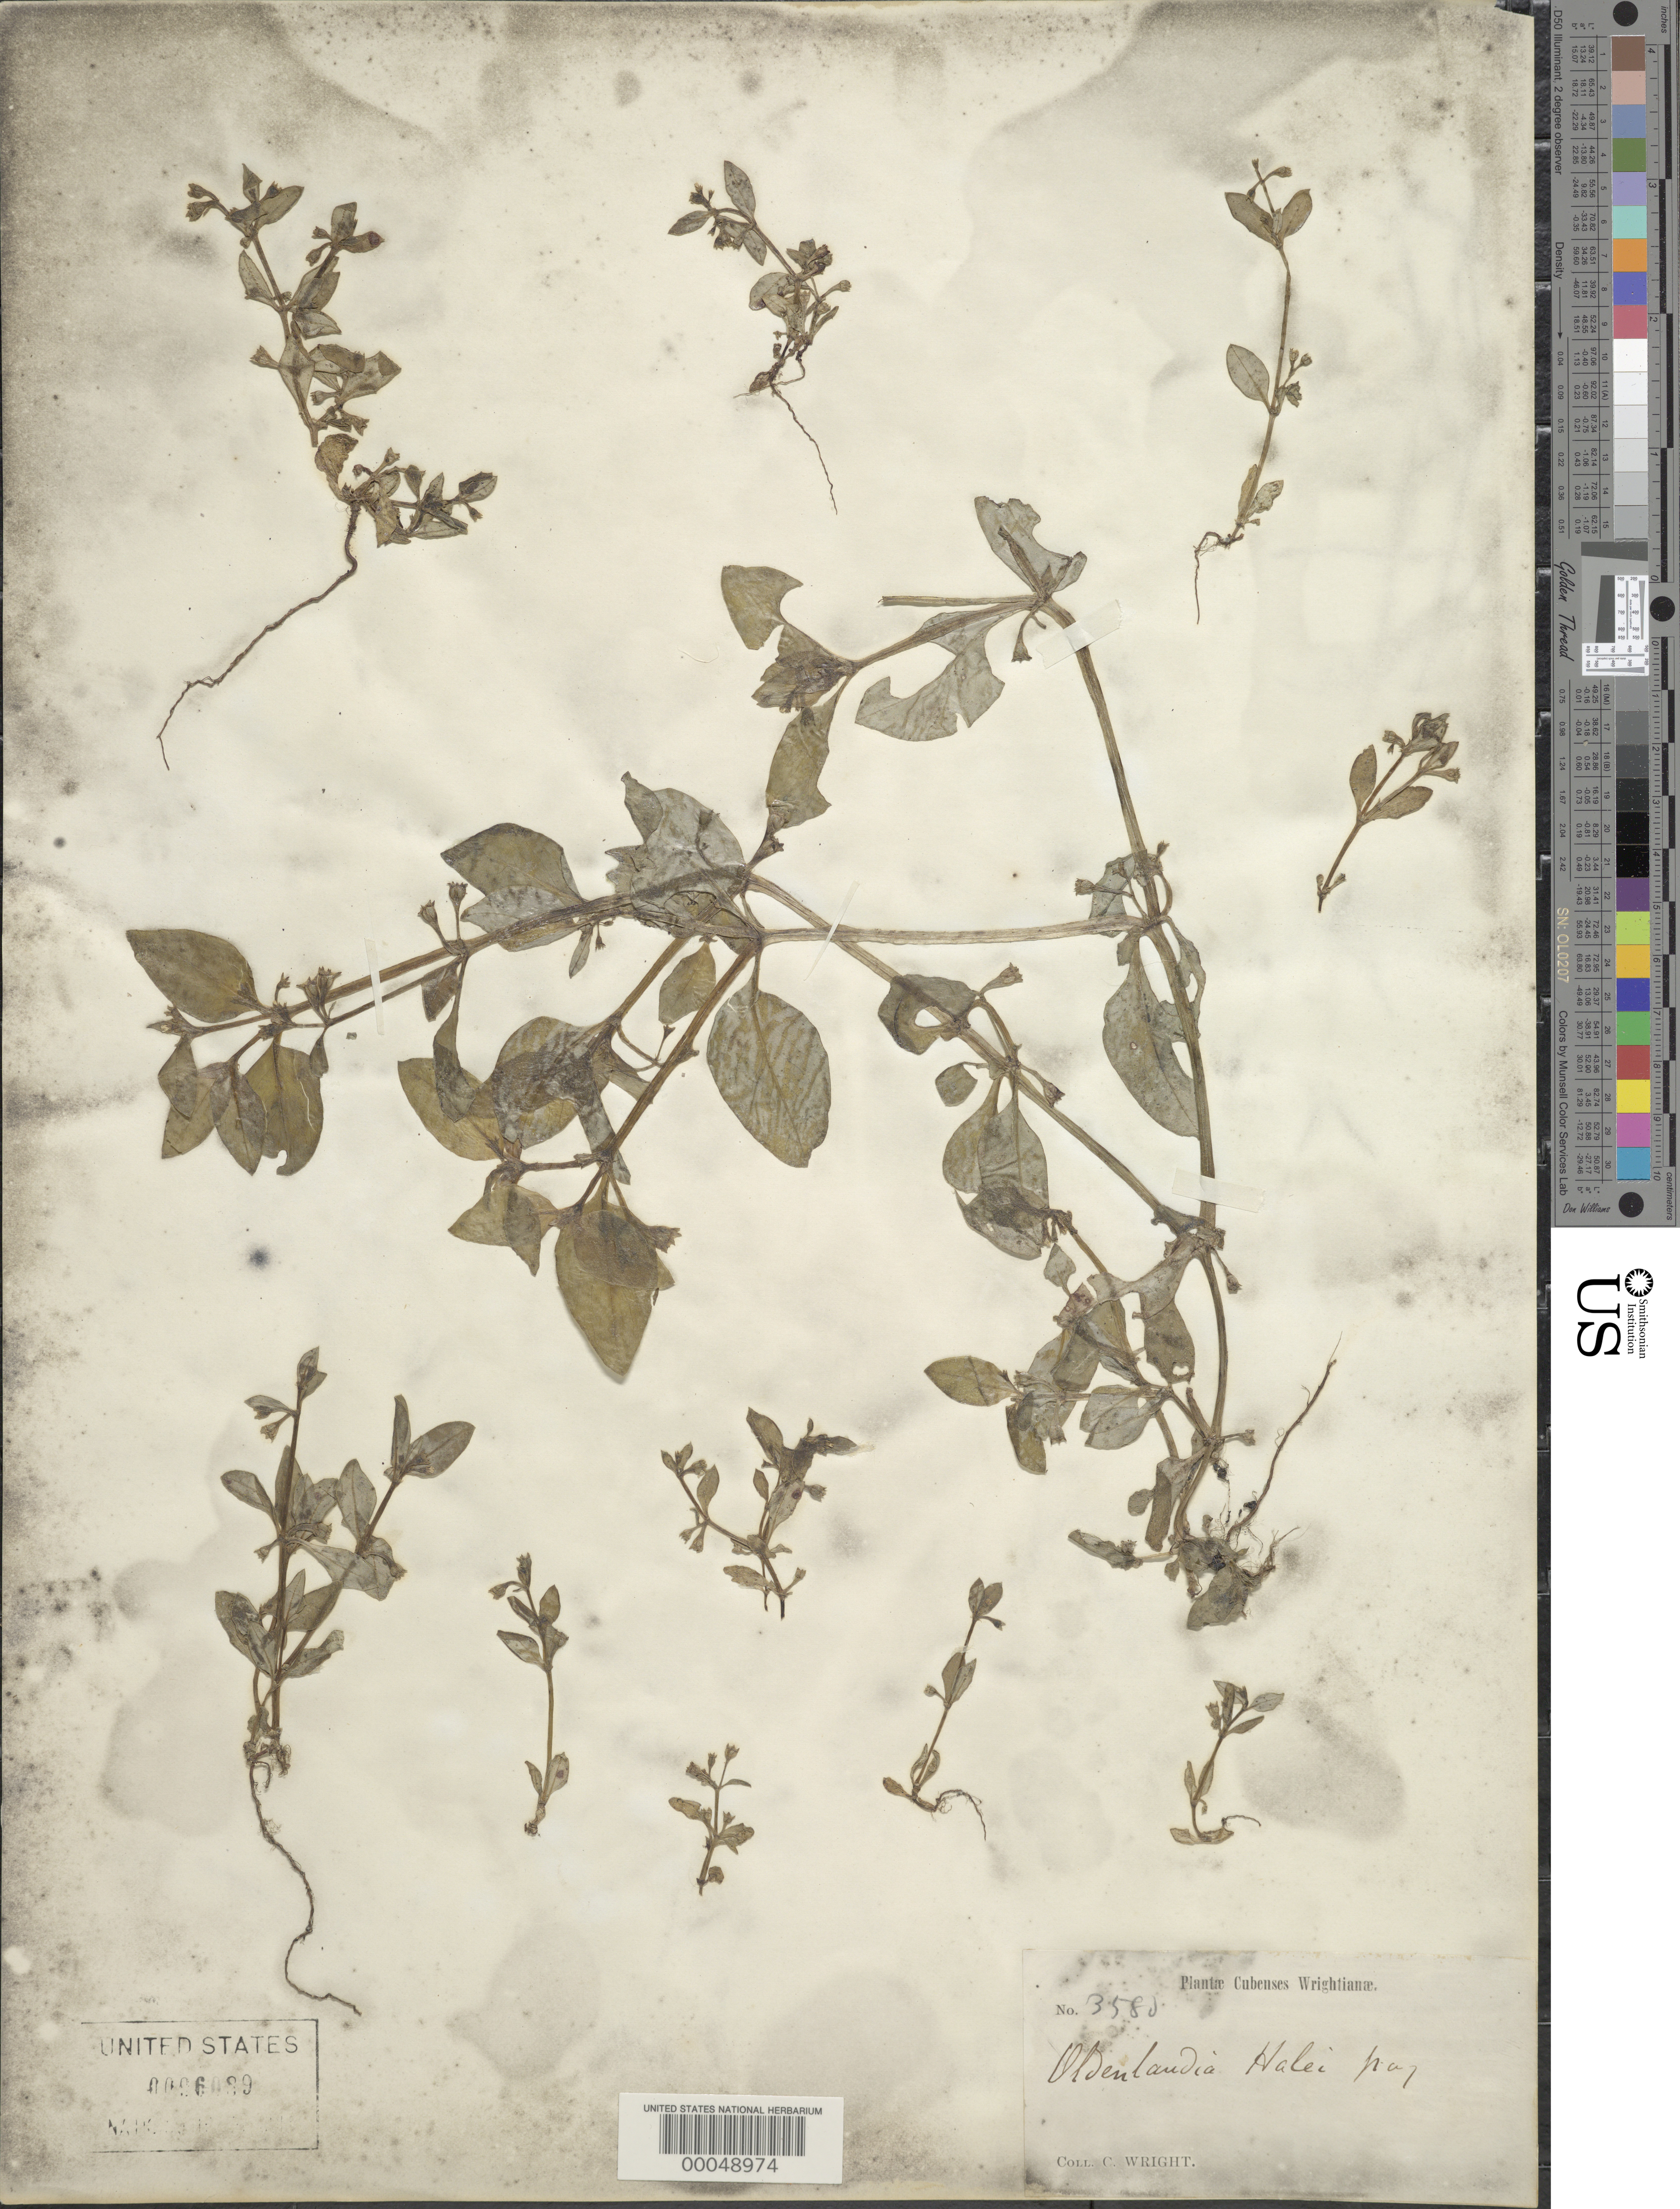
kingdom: Plantae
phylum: Tracheophyta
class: Magnoliopsida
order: Gentianales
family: Rubiaceae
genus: Pentodon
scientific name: Pentodon sp.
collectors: C. Wright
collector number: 3580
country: Cuba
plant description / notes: Date not given, but C. Wright collected in the 1800's.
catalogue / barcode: US 96089